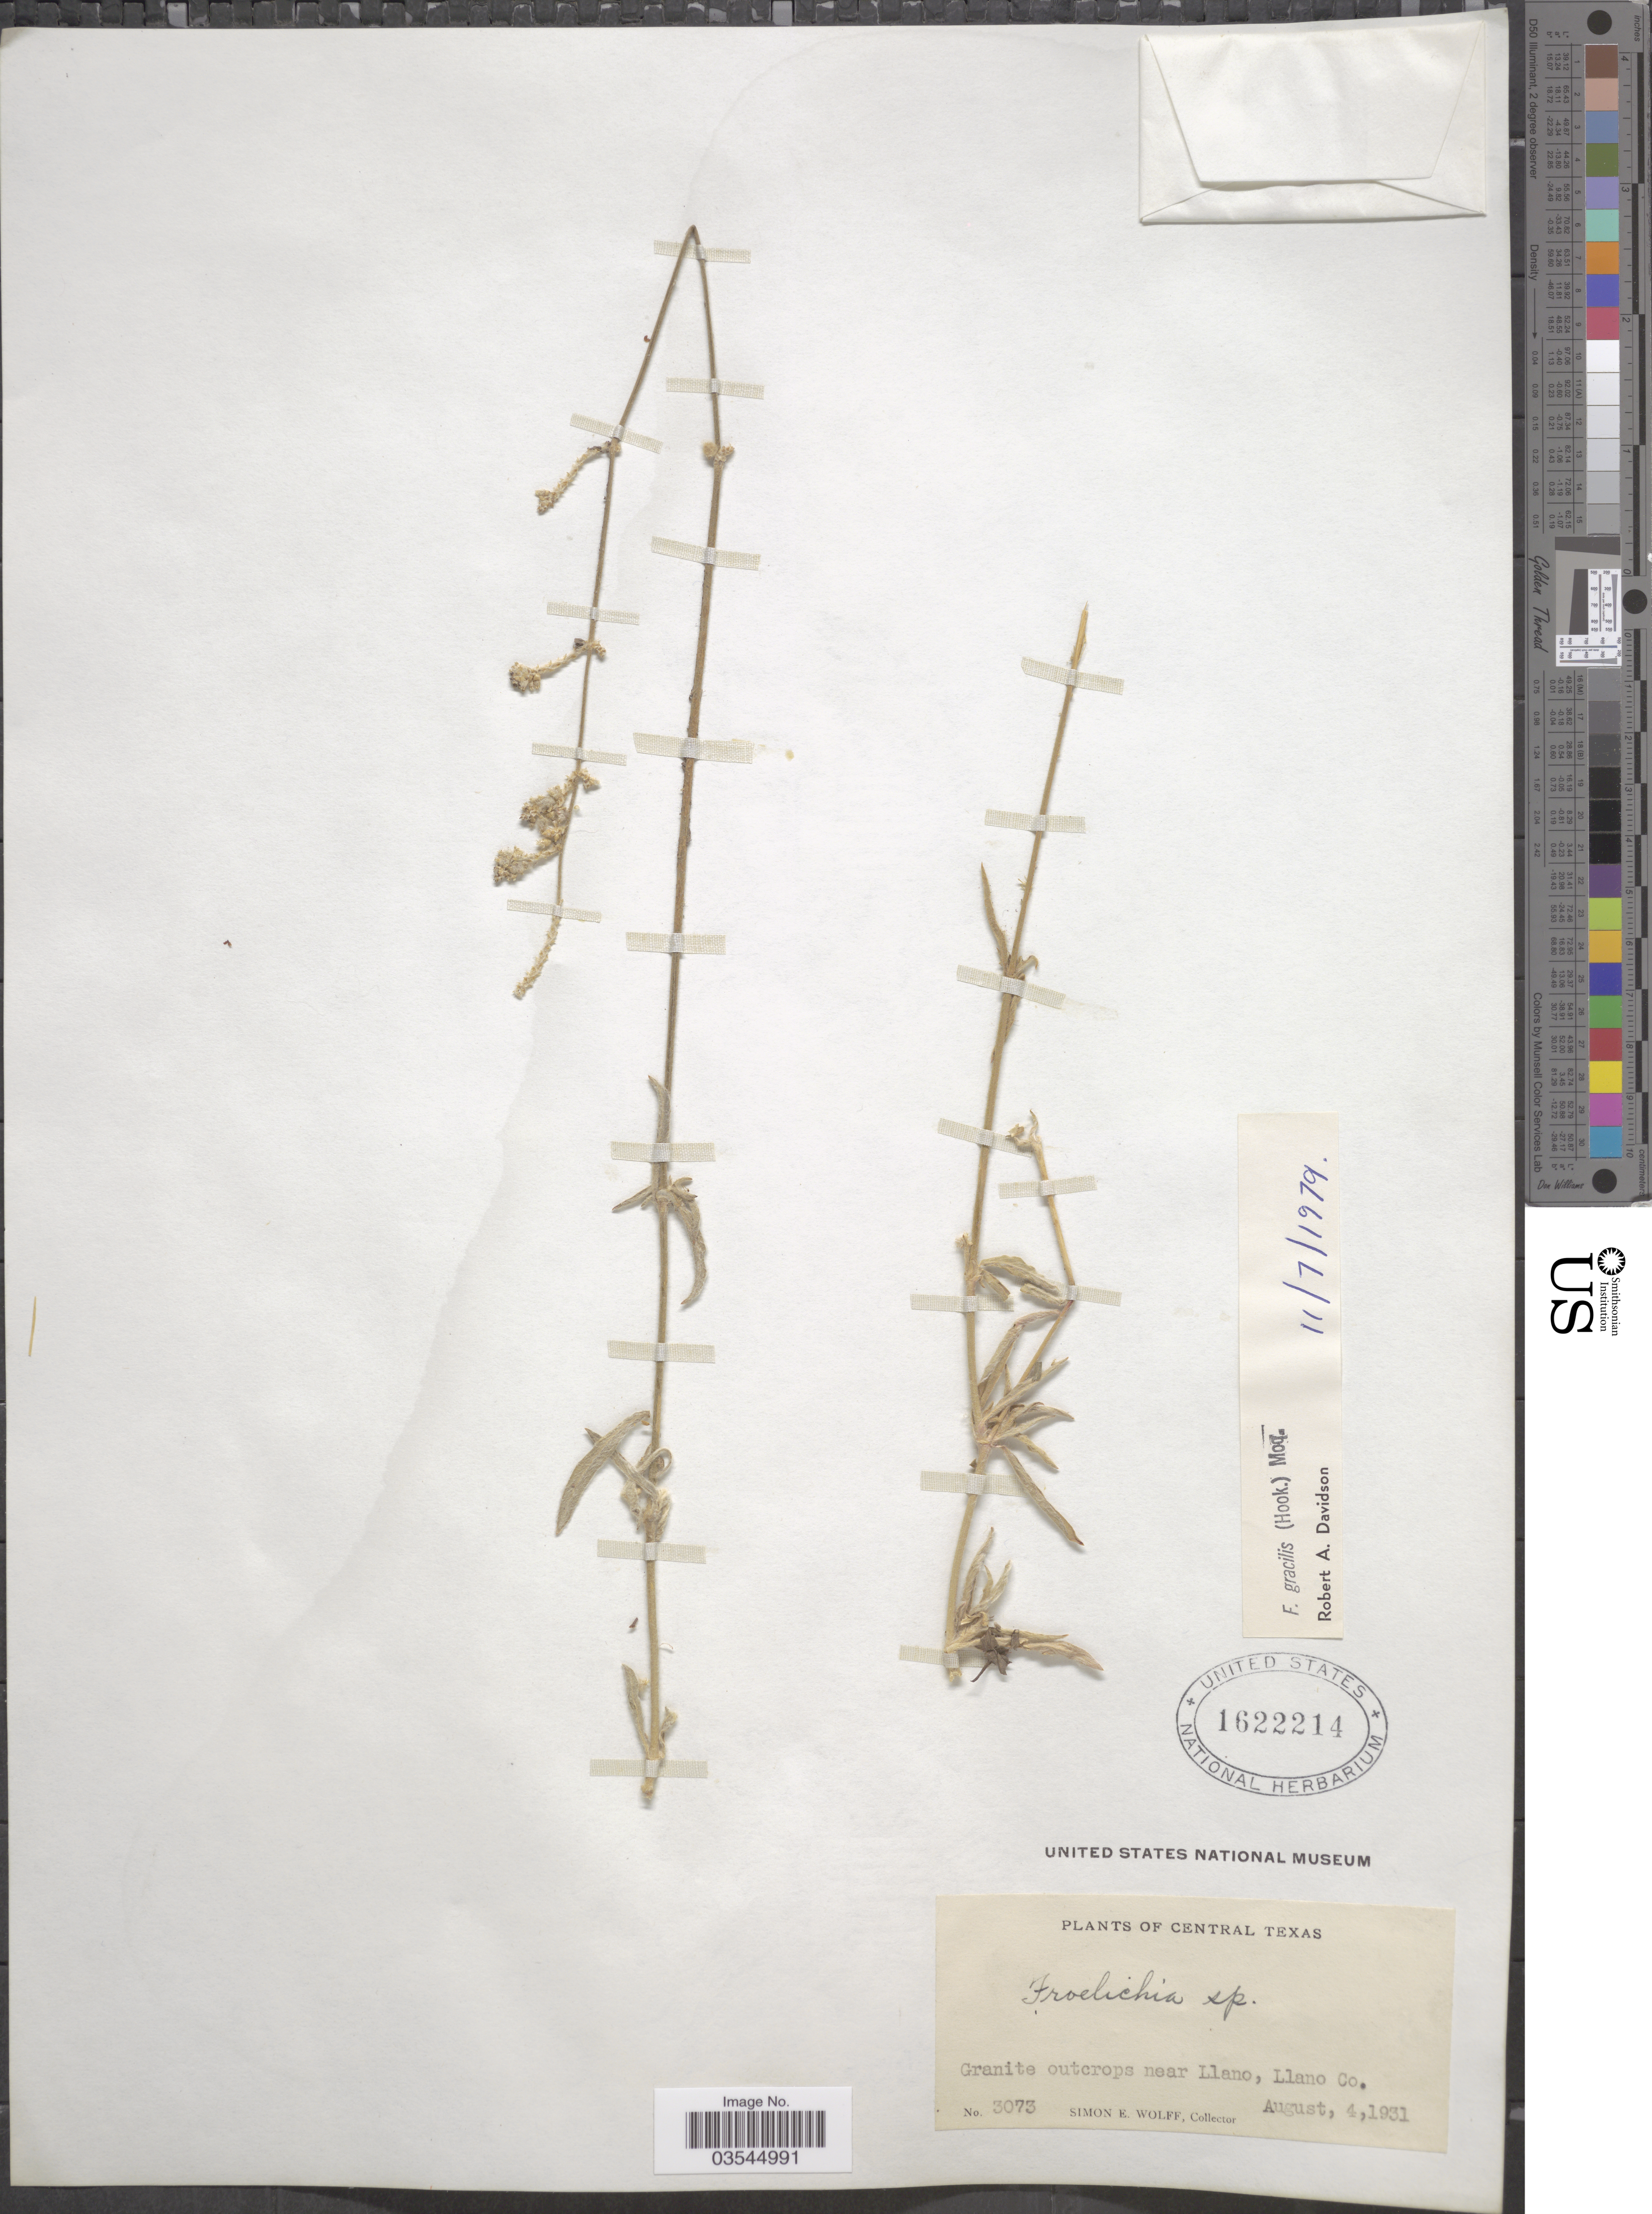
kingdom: Plantae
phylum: Tracheophyta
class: Magnoliopsida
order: Caryophyllales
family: Amaranthaceae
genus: Froelichia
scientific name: Froelichia gracilis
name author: (Hook.) Moq.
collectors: S. E. Wolff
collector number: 3073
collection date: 1931-08-04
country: United States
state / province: Texas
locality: Central Texas. Outcrops near Llano, Llano Co.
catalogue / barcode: US 1622214